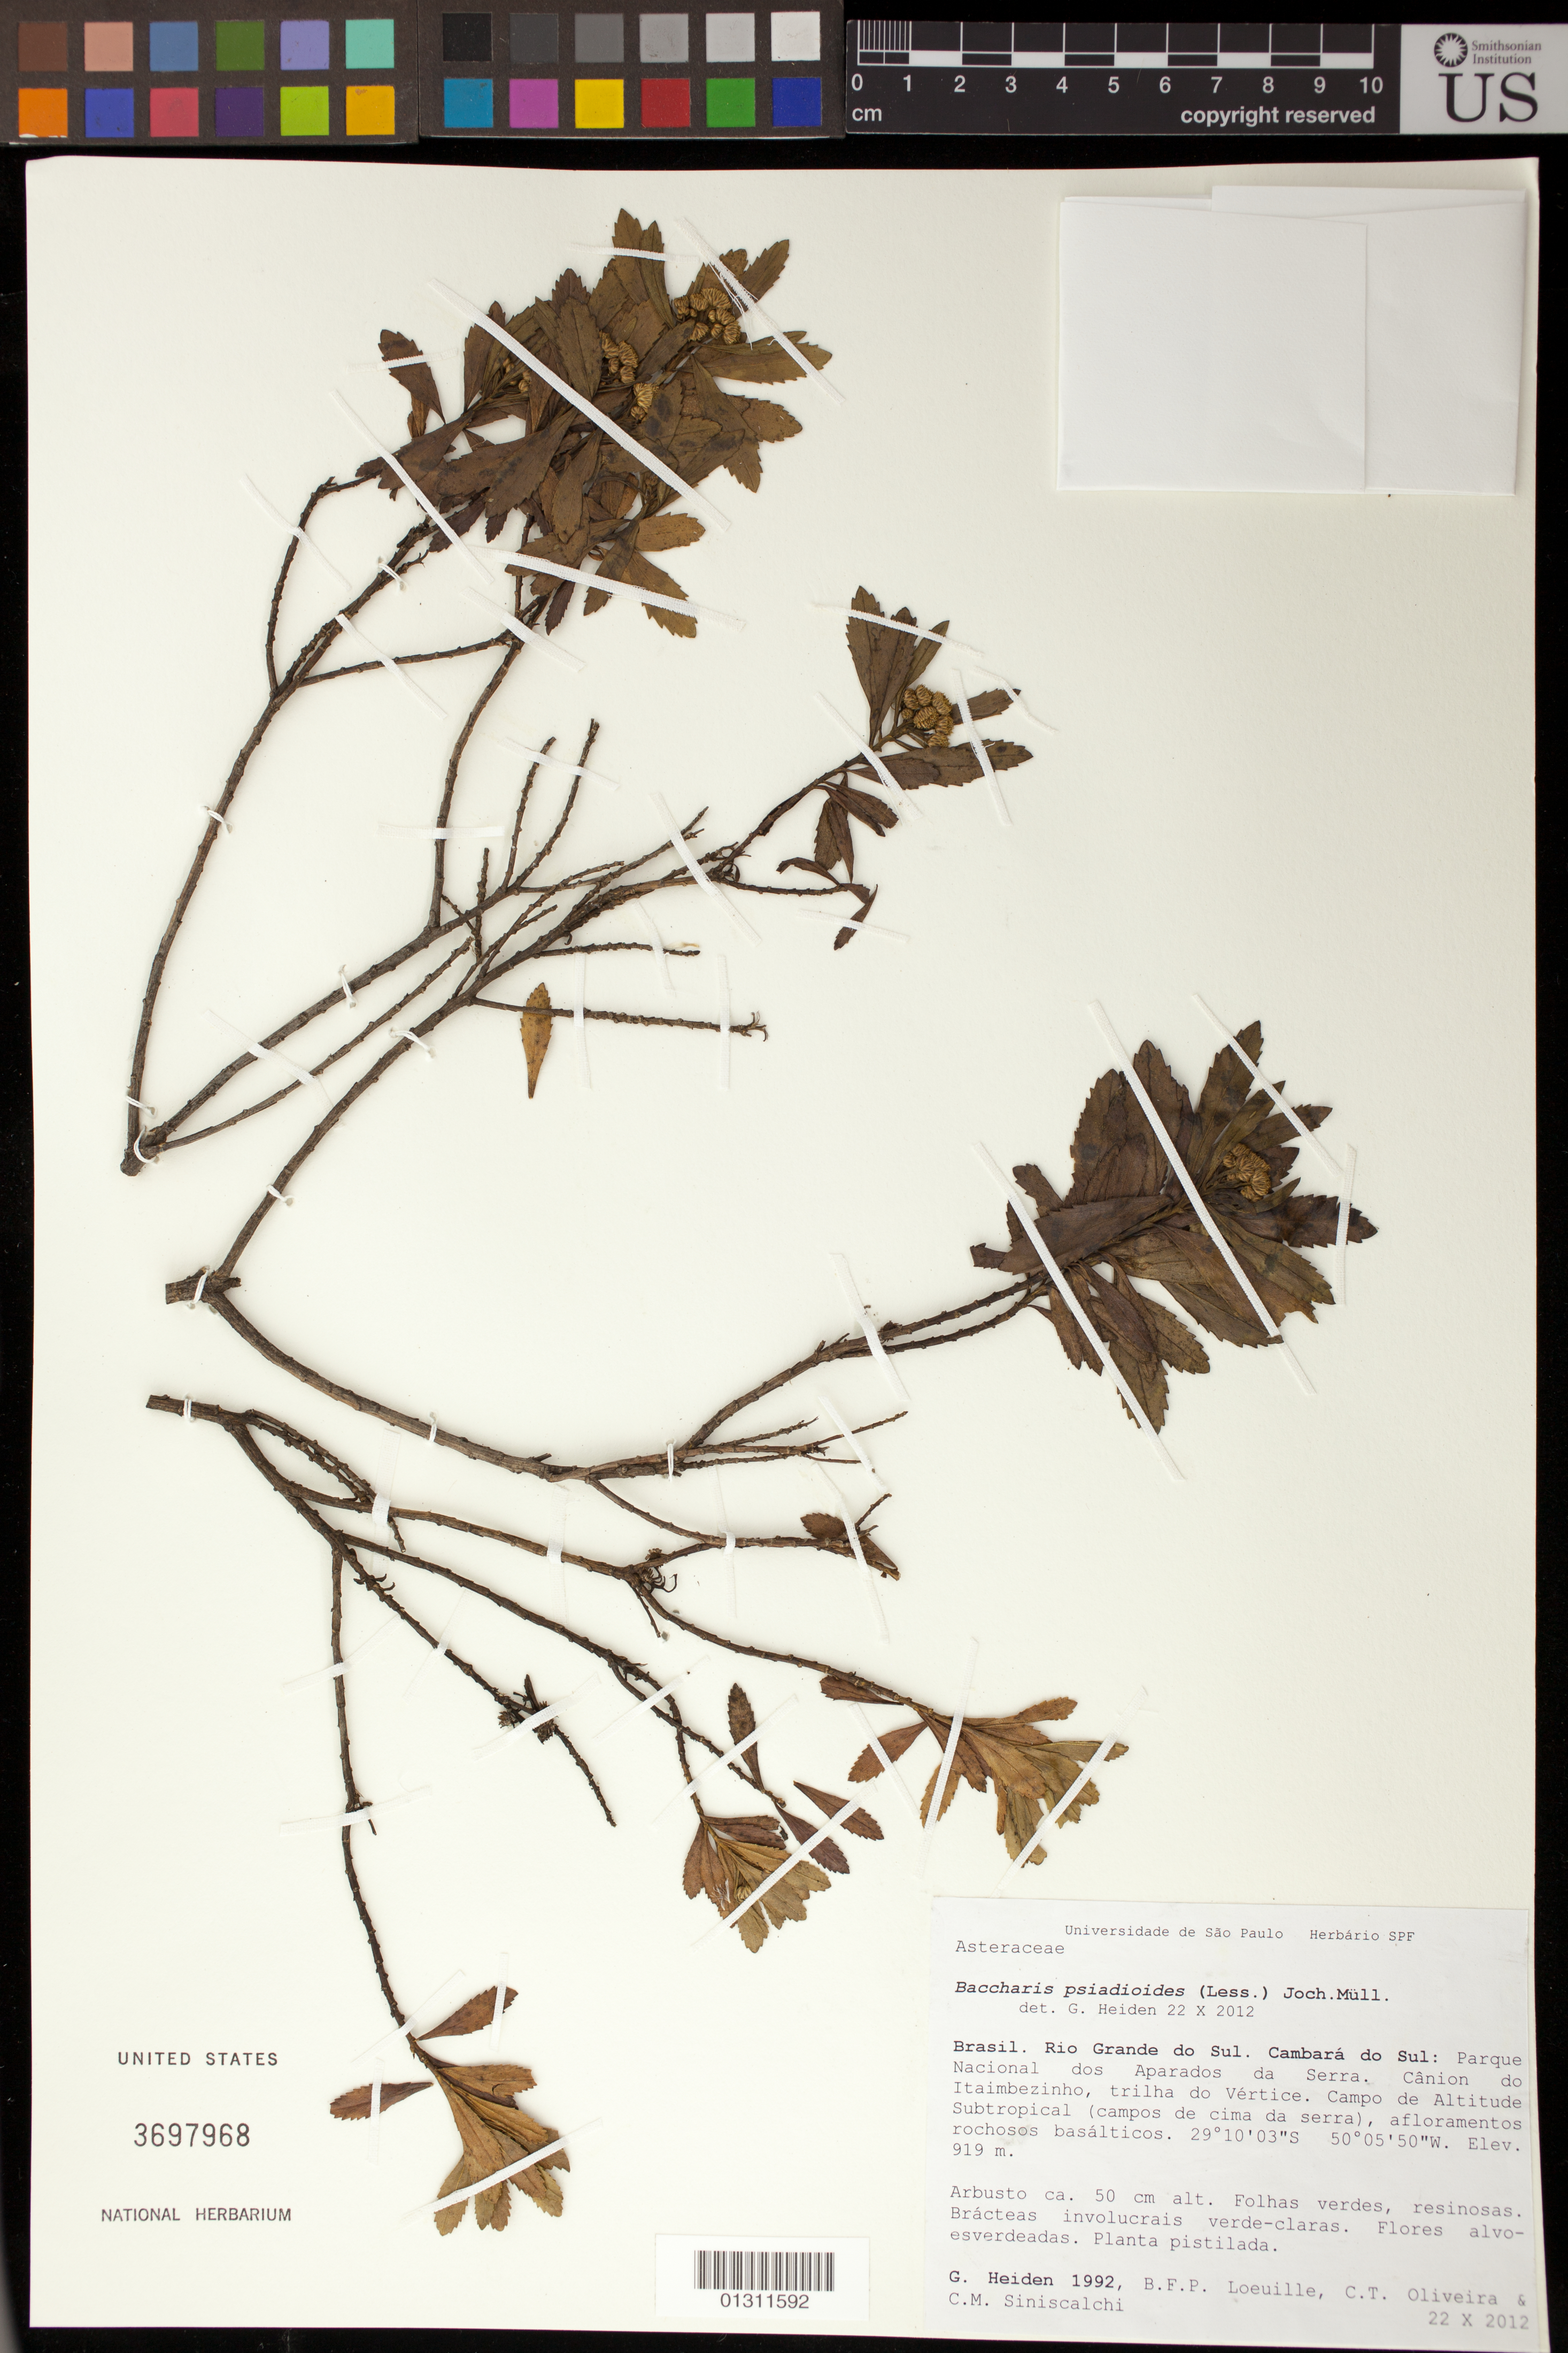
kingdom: Plantae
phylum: Tracheophyta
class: Magnoliopsida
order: Asterales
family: Asteraceae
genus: Baccharis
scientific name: Baccharis psiadioides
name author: (Less.) Joch. Müll.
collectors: G. Heiden, B. Loeuille, C. T. Oliveira & C. Siniscalchi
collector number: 1992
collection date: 2012-10-22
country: Brazil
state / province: Rio Grande do Sul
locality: Cambra do Sul: Parque Nacional dos Aparados da Serra. Cnion do Itaimbezinho, trilha do Vertice.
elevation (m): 280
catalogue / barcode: US 3697968